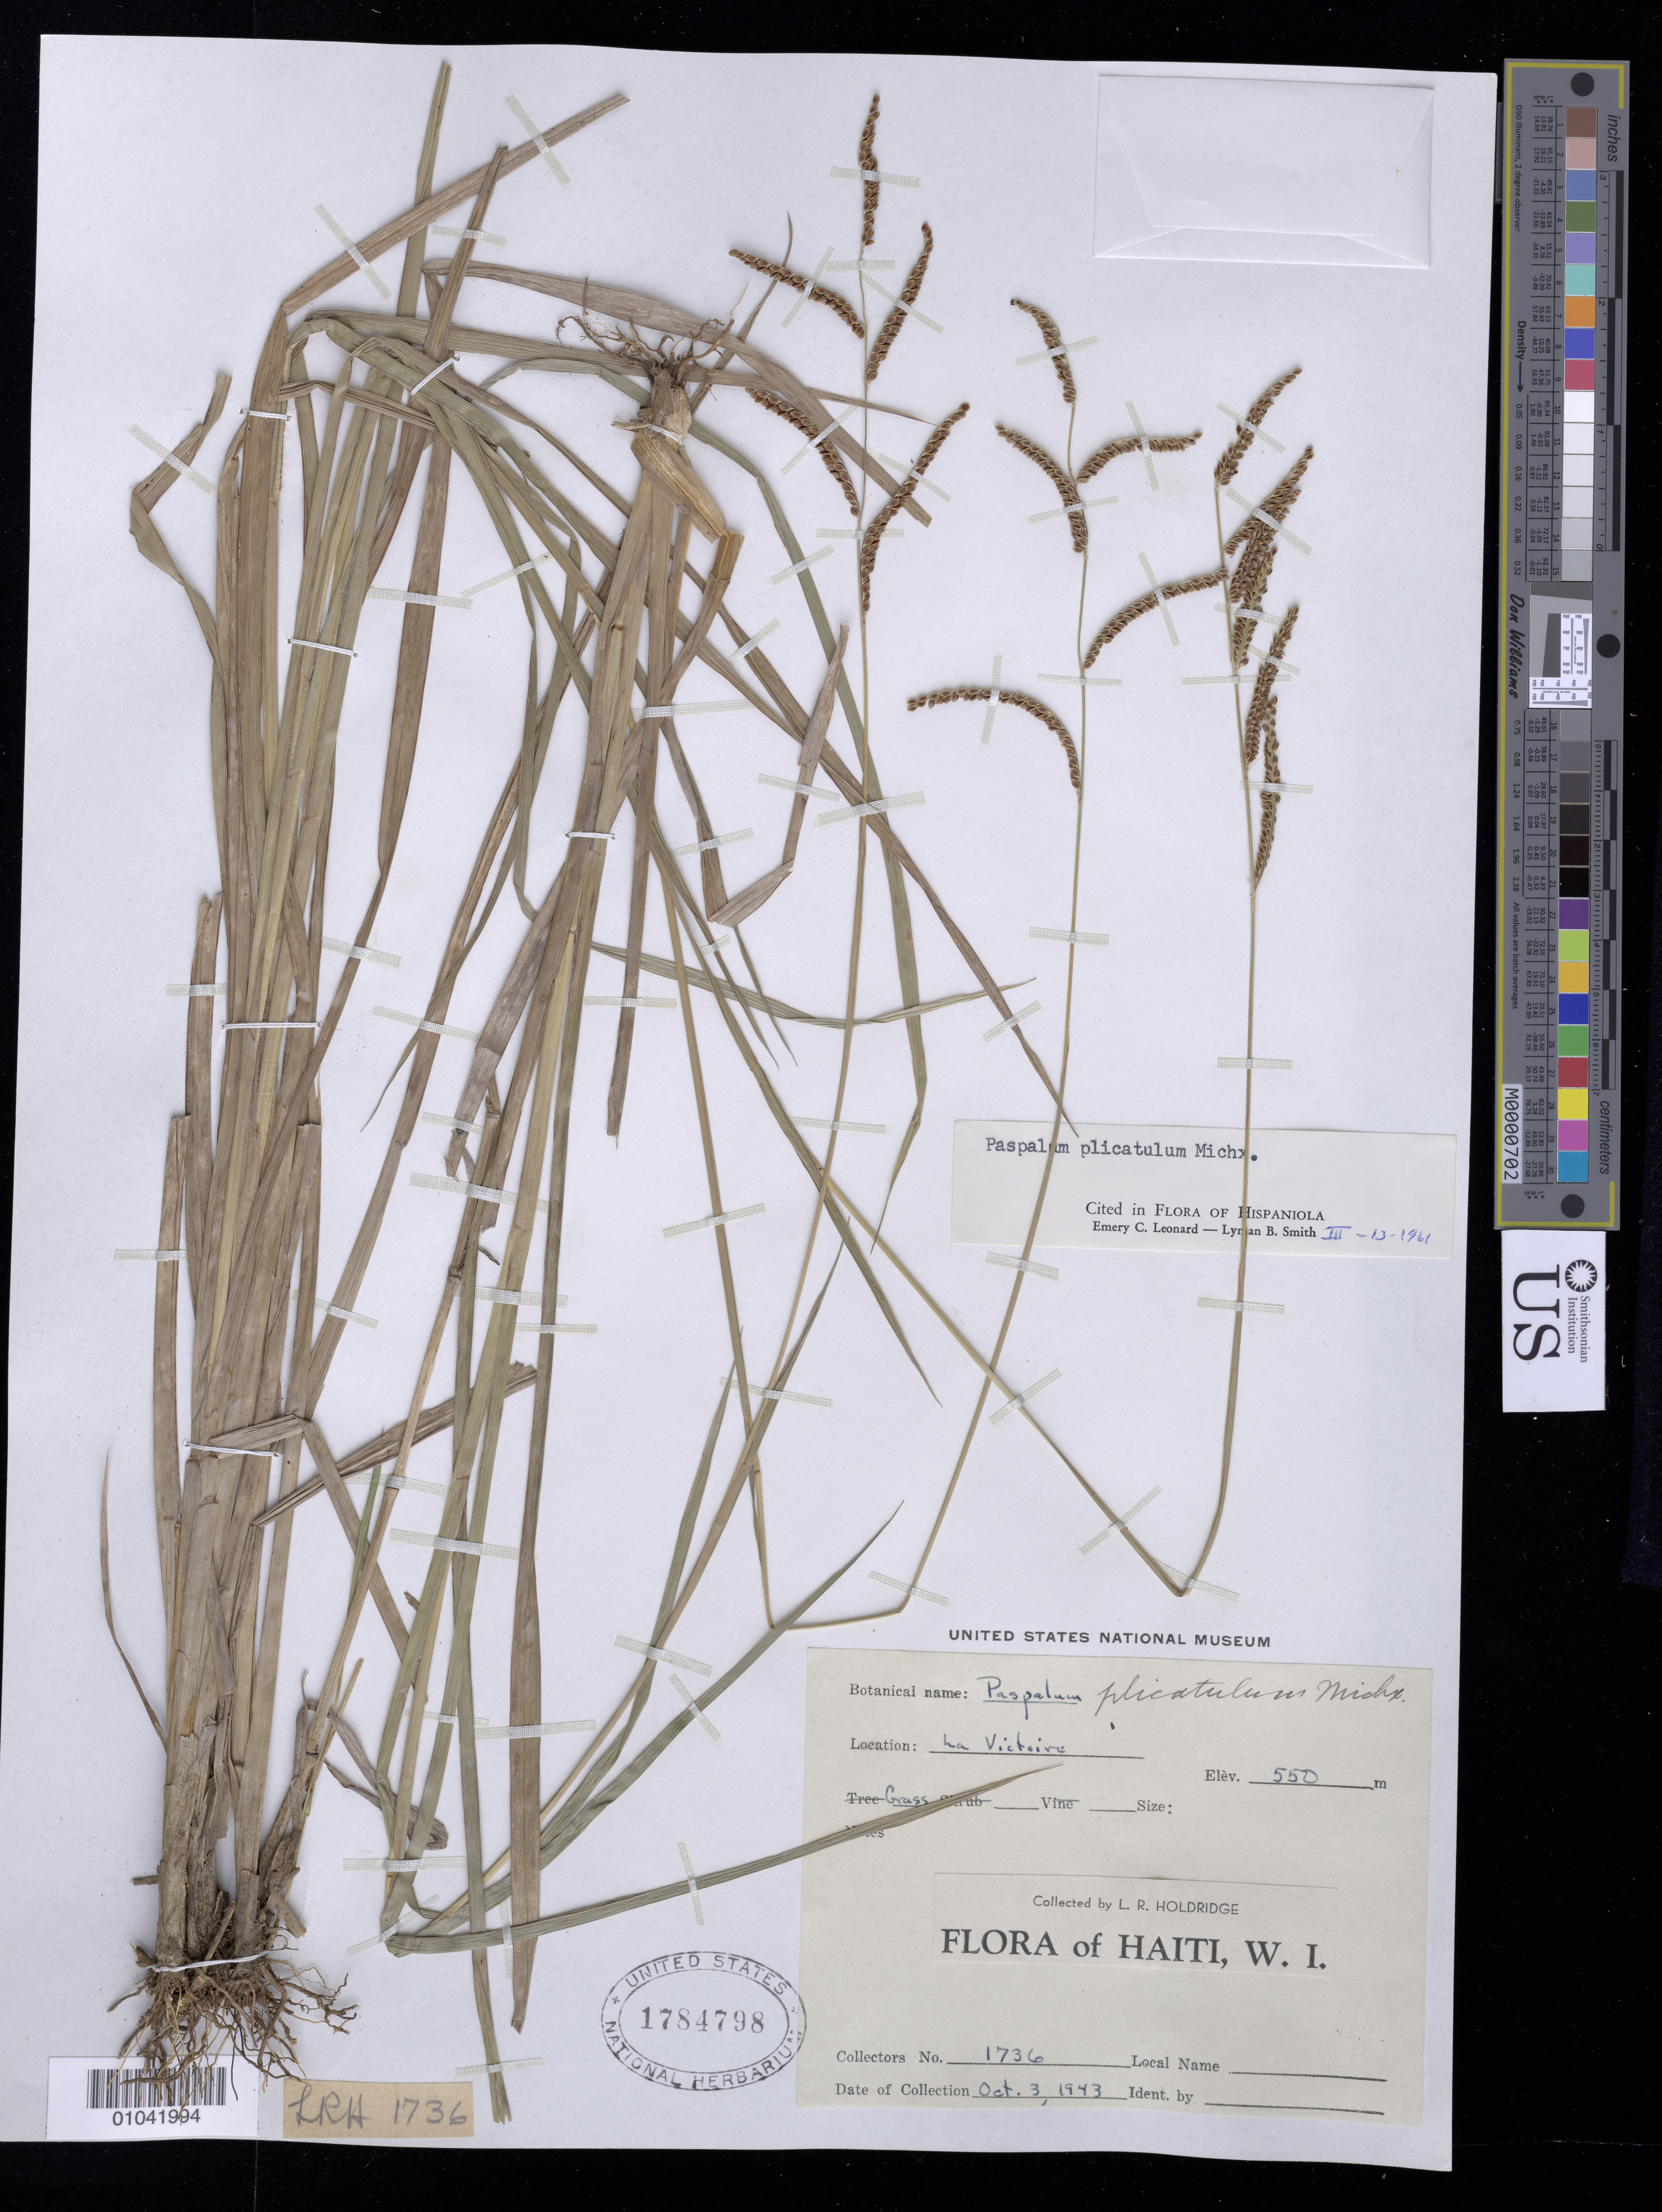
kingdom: Plantae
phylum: Tracheophyta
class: Liliopsida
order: Poales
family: Poaceae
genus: Paspalum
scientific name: Paspalum plicatulum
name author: Michx.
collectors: L. Holdridge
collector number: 1736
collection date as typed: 03 Oct 1943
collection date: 1943-10-03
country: Haiti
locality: La Victoire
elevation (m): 550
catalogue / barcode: US 1784798